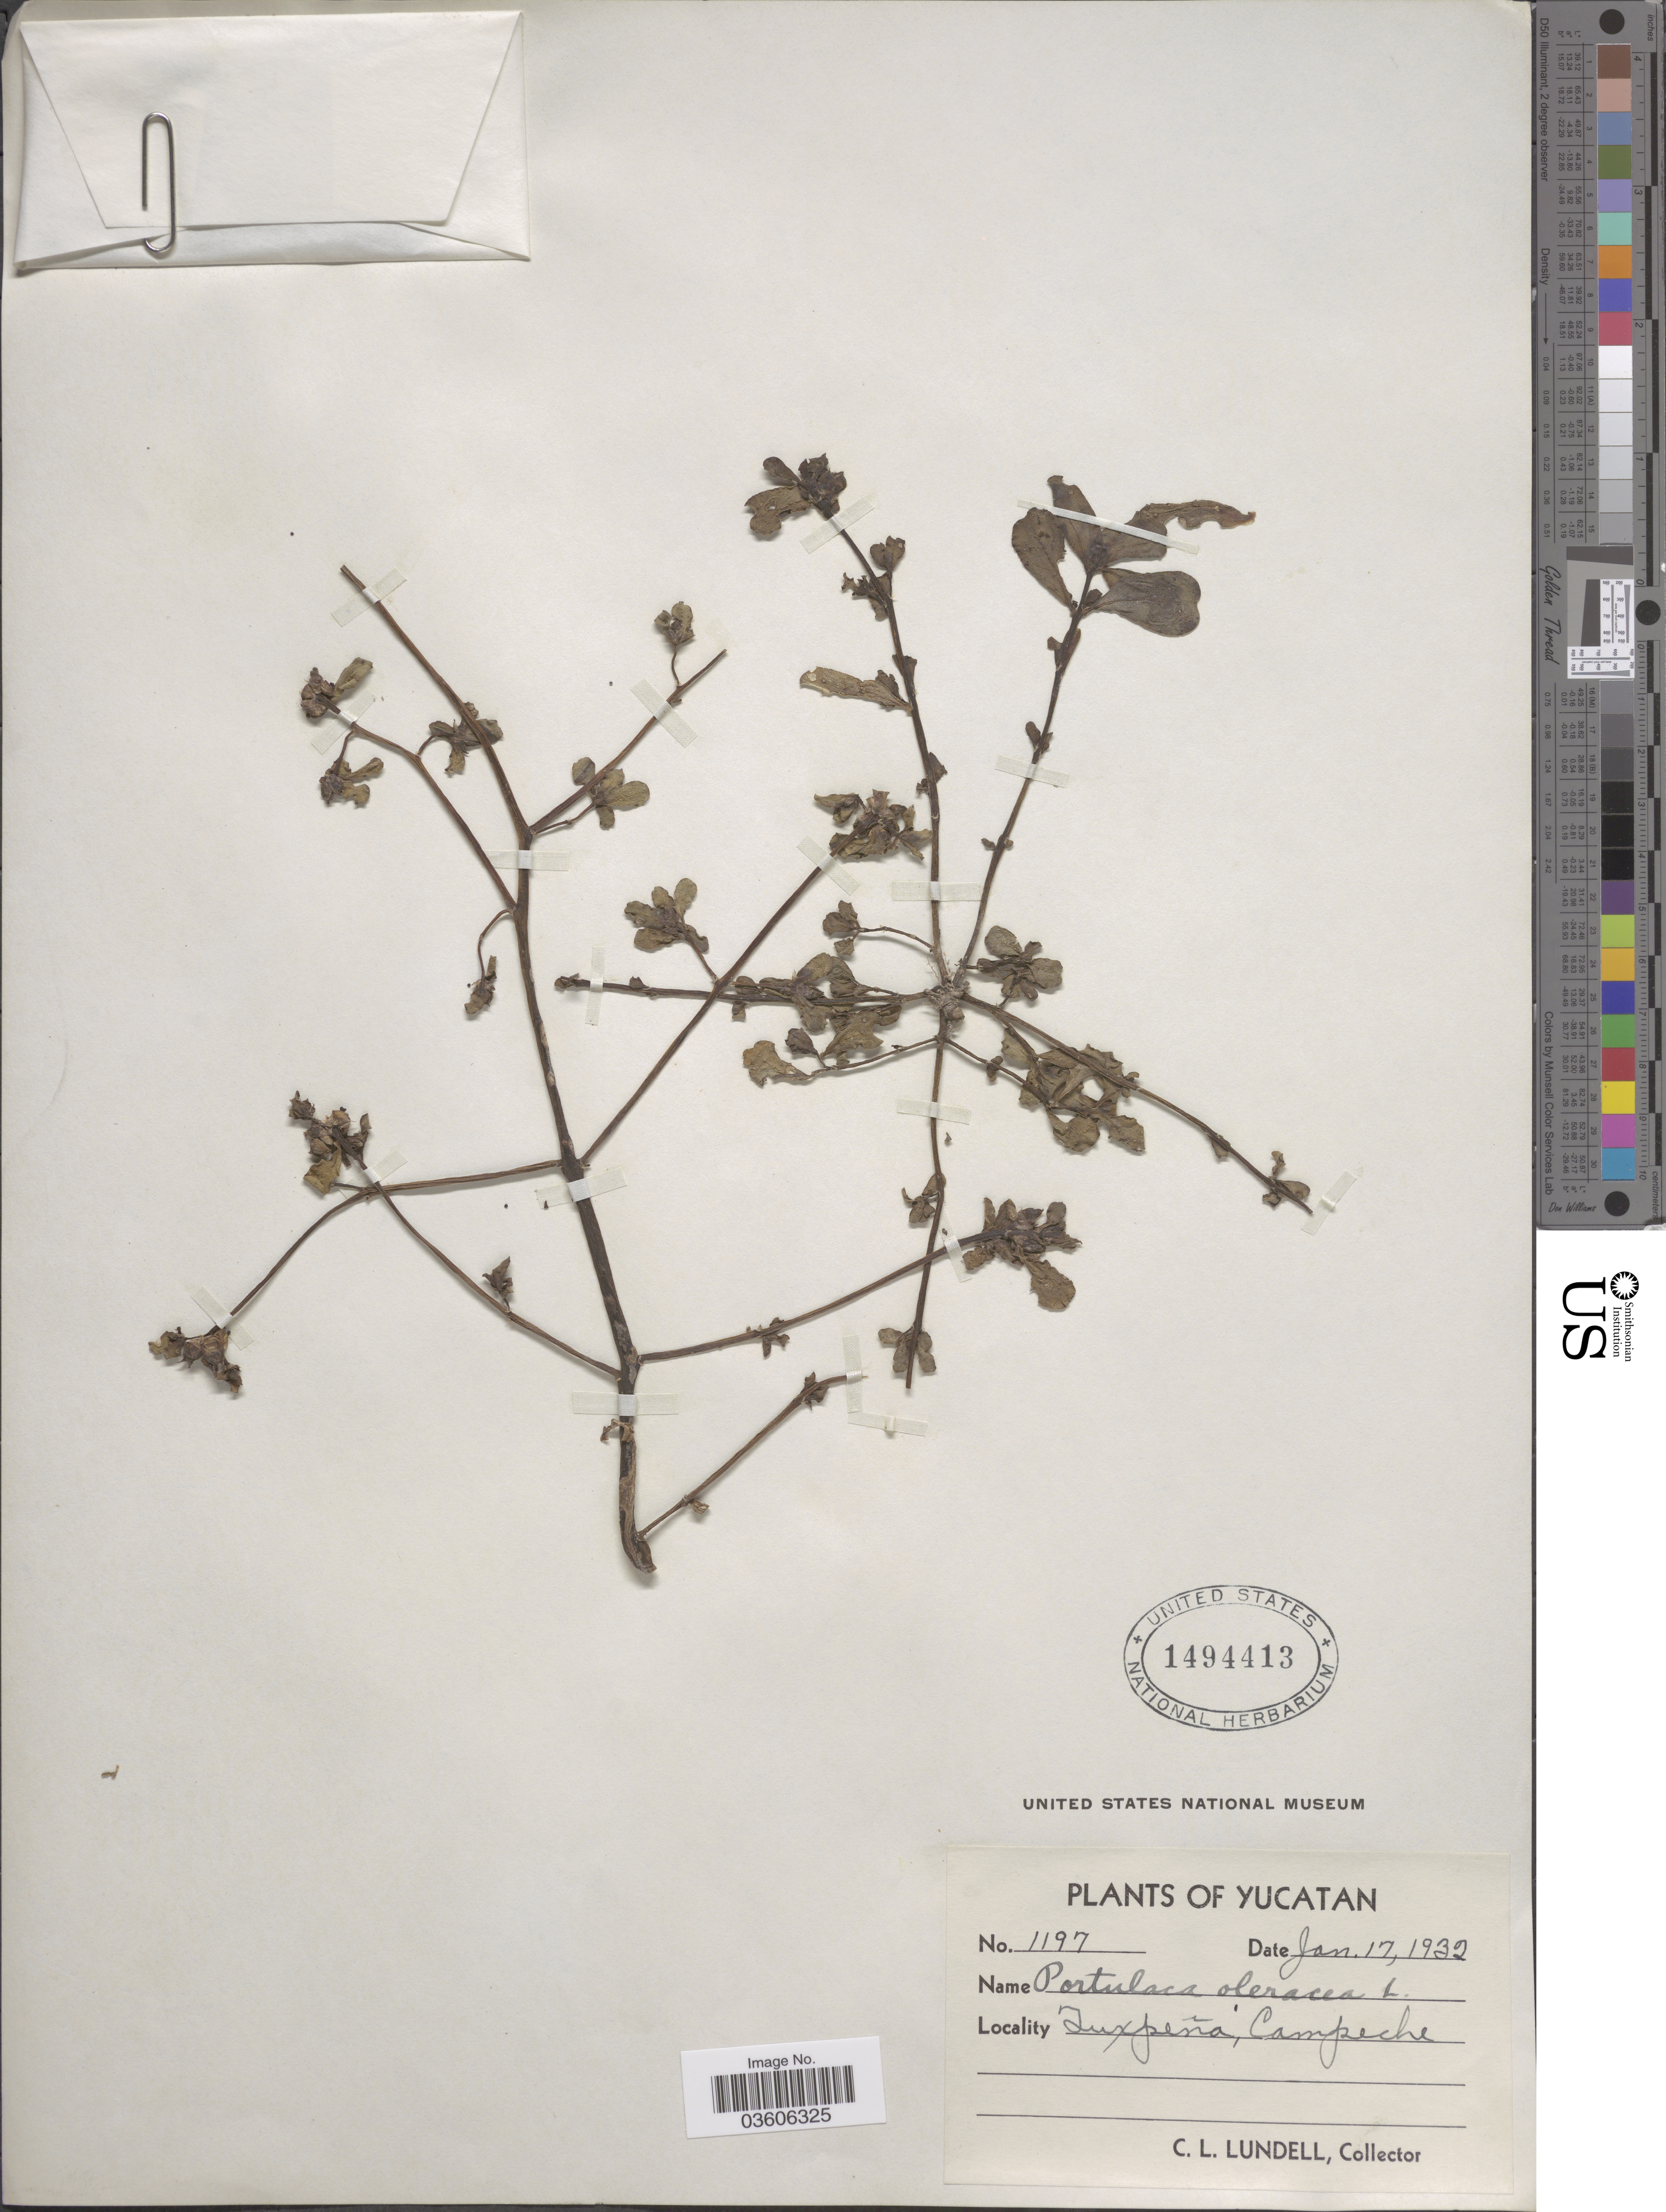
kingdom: Plantae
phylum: Tracheophyta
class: Magnoliopsida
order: Caryophyllales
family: Portulacaceae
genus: Portulaca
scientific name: Portulaca oleracea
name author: L.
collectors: C. L. Lundell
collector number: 1197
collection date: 1932-01-17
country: Mexico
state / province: Campeche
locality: Tuxpeña.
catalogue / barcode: US 1494413